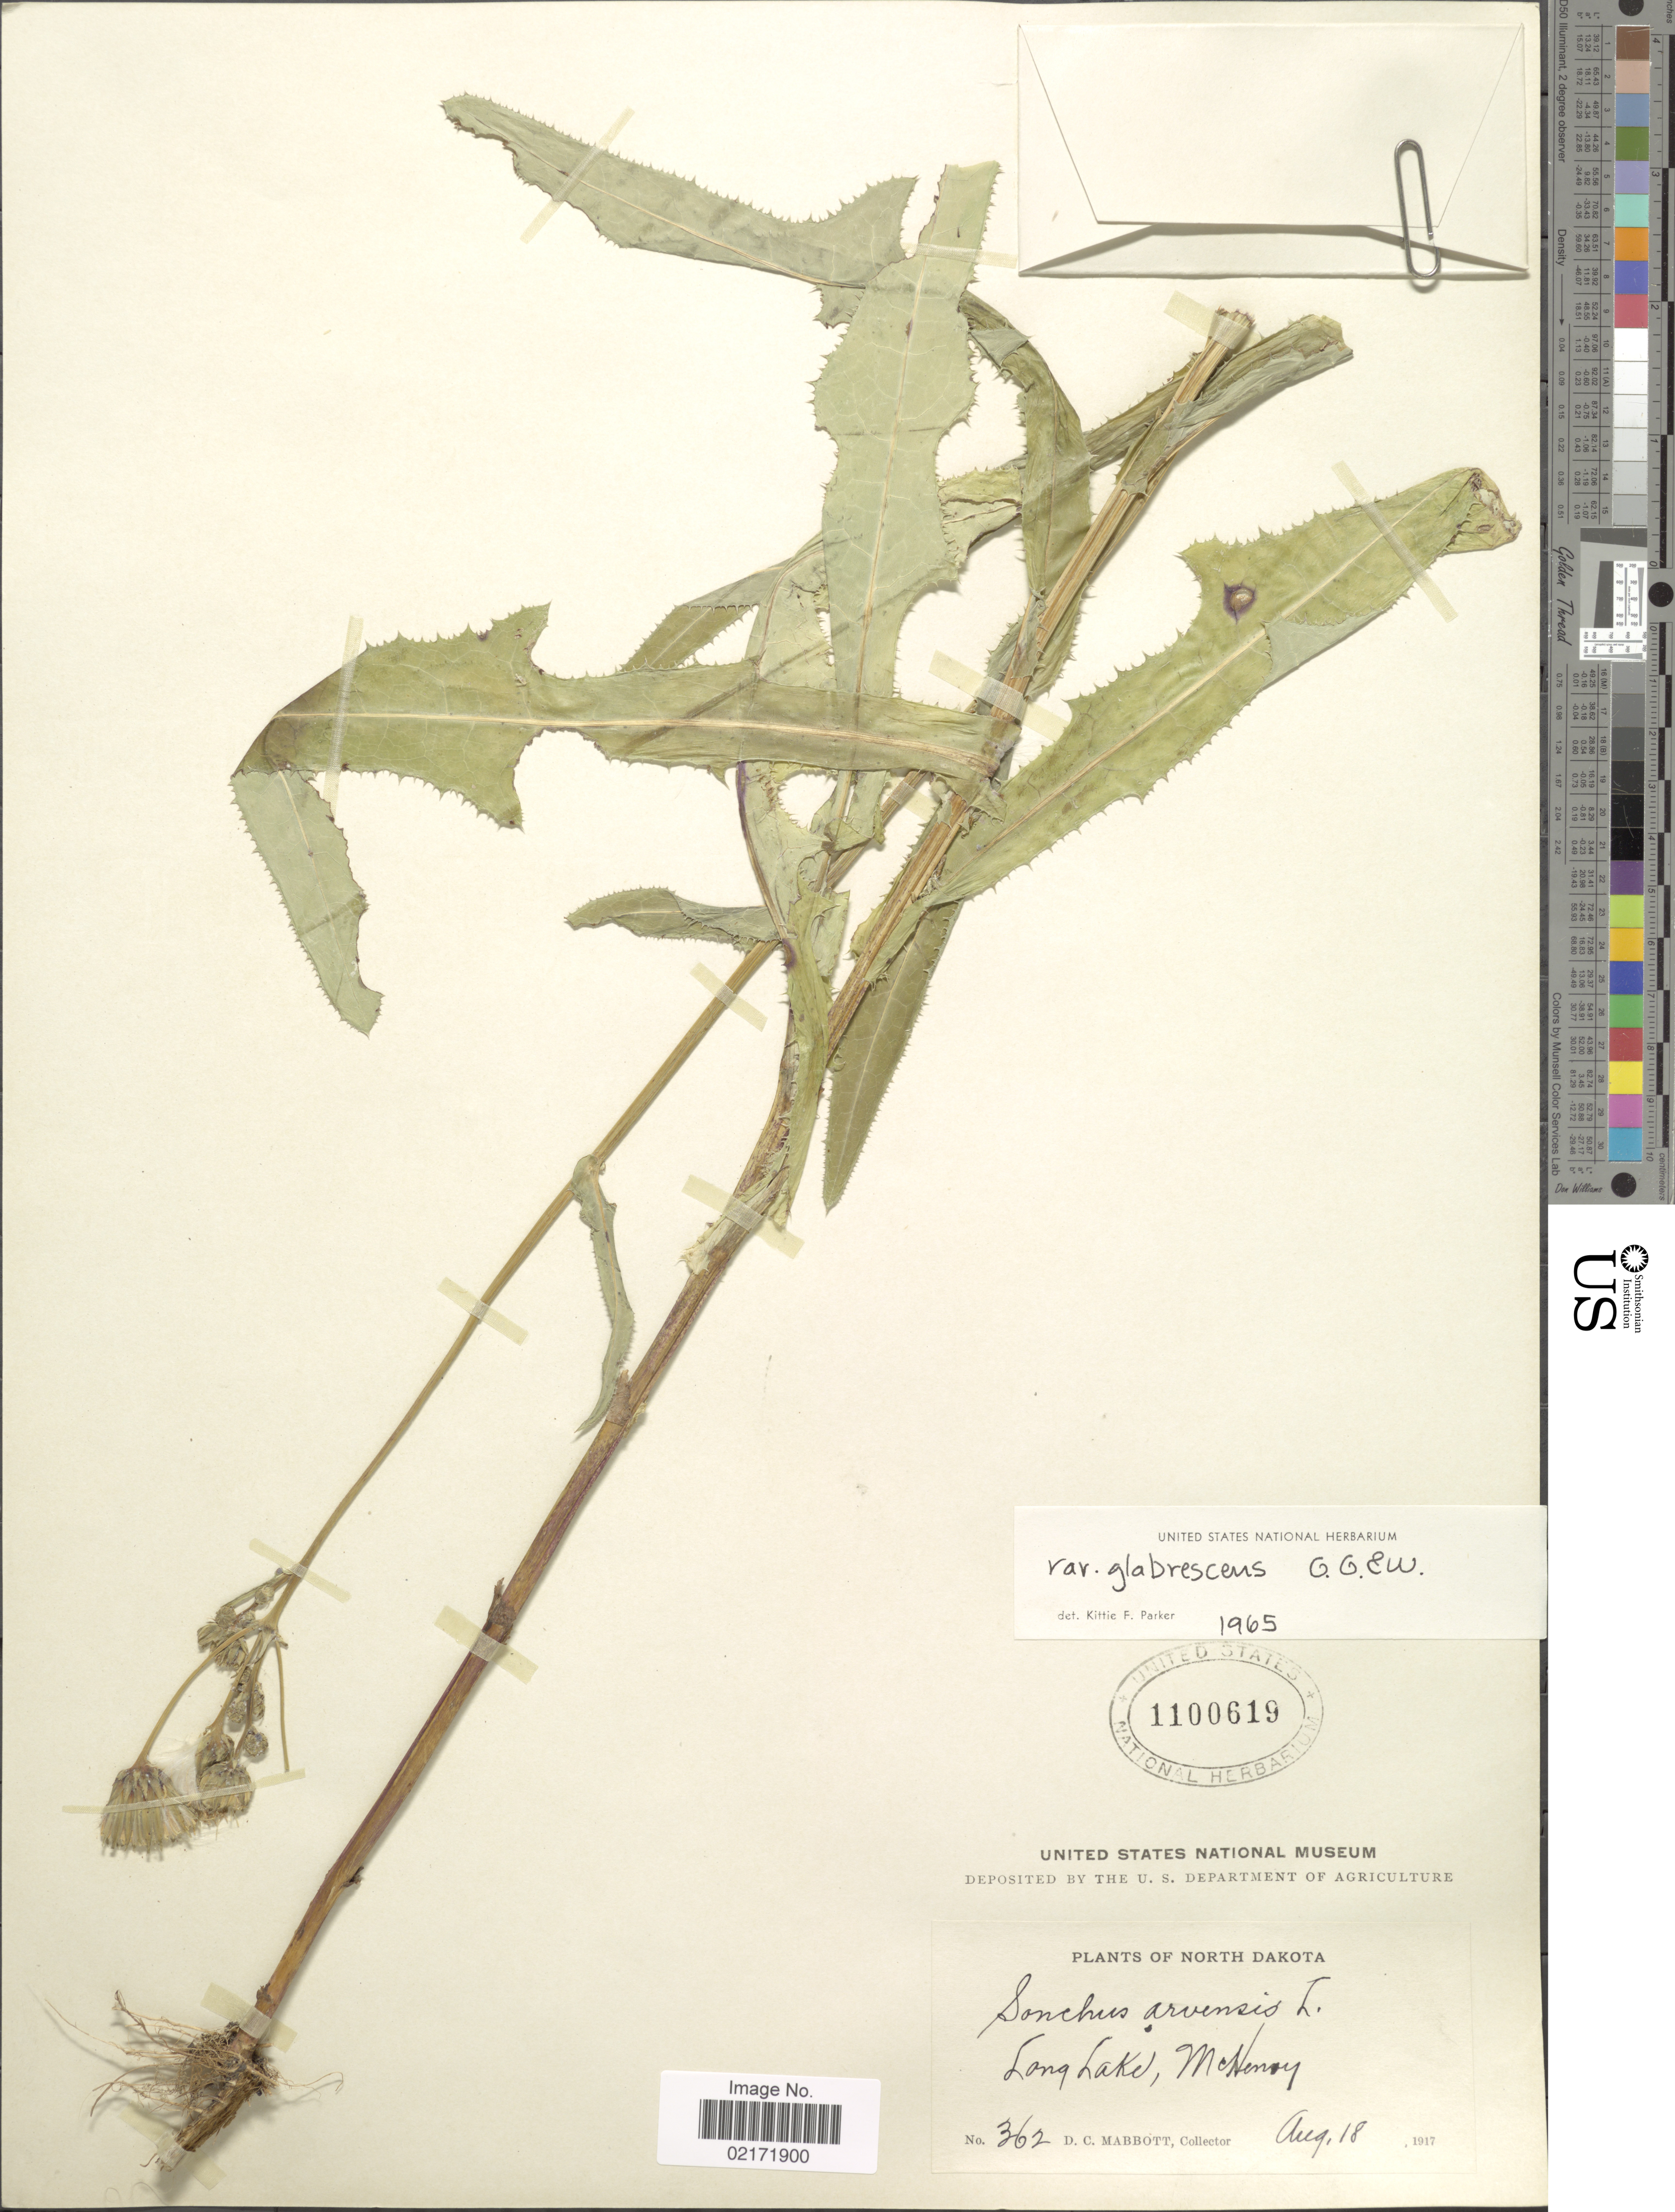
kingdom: Plantae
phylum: Tracheophyta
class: Magnoliopsida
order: Asterales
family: Asteraceae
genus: Sonchus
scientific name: Sonchus arvensis subsp. uliginosus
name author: (M. Bieb.) Nyman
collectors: D. Mabbott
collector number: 362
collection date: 1917-08-18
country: United States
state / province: North Dakota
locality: Long Lake, McHenry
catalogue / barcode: US 1100619